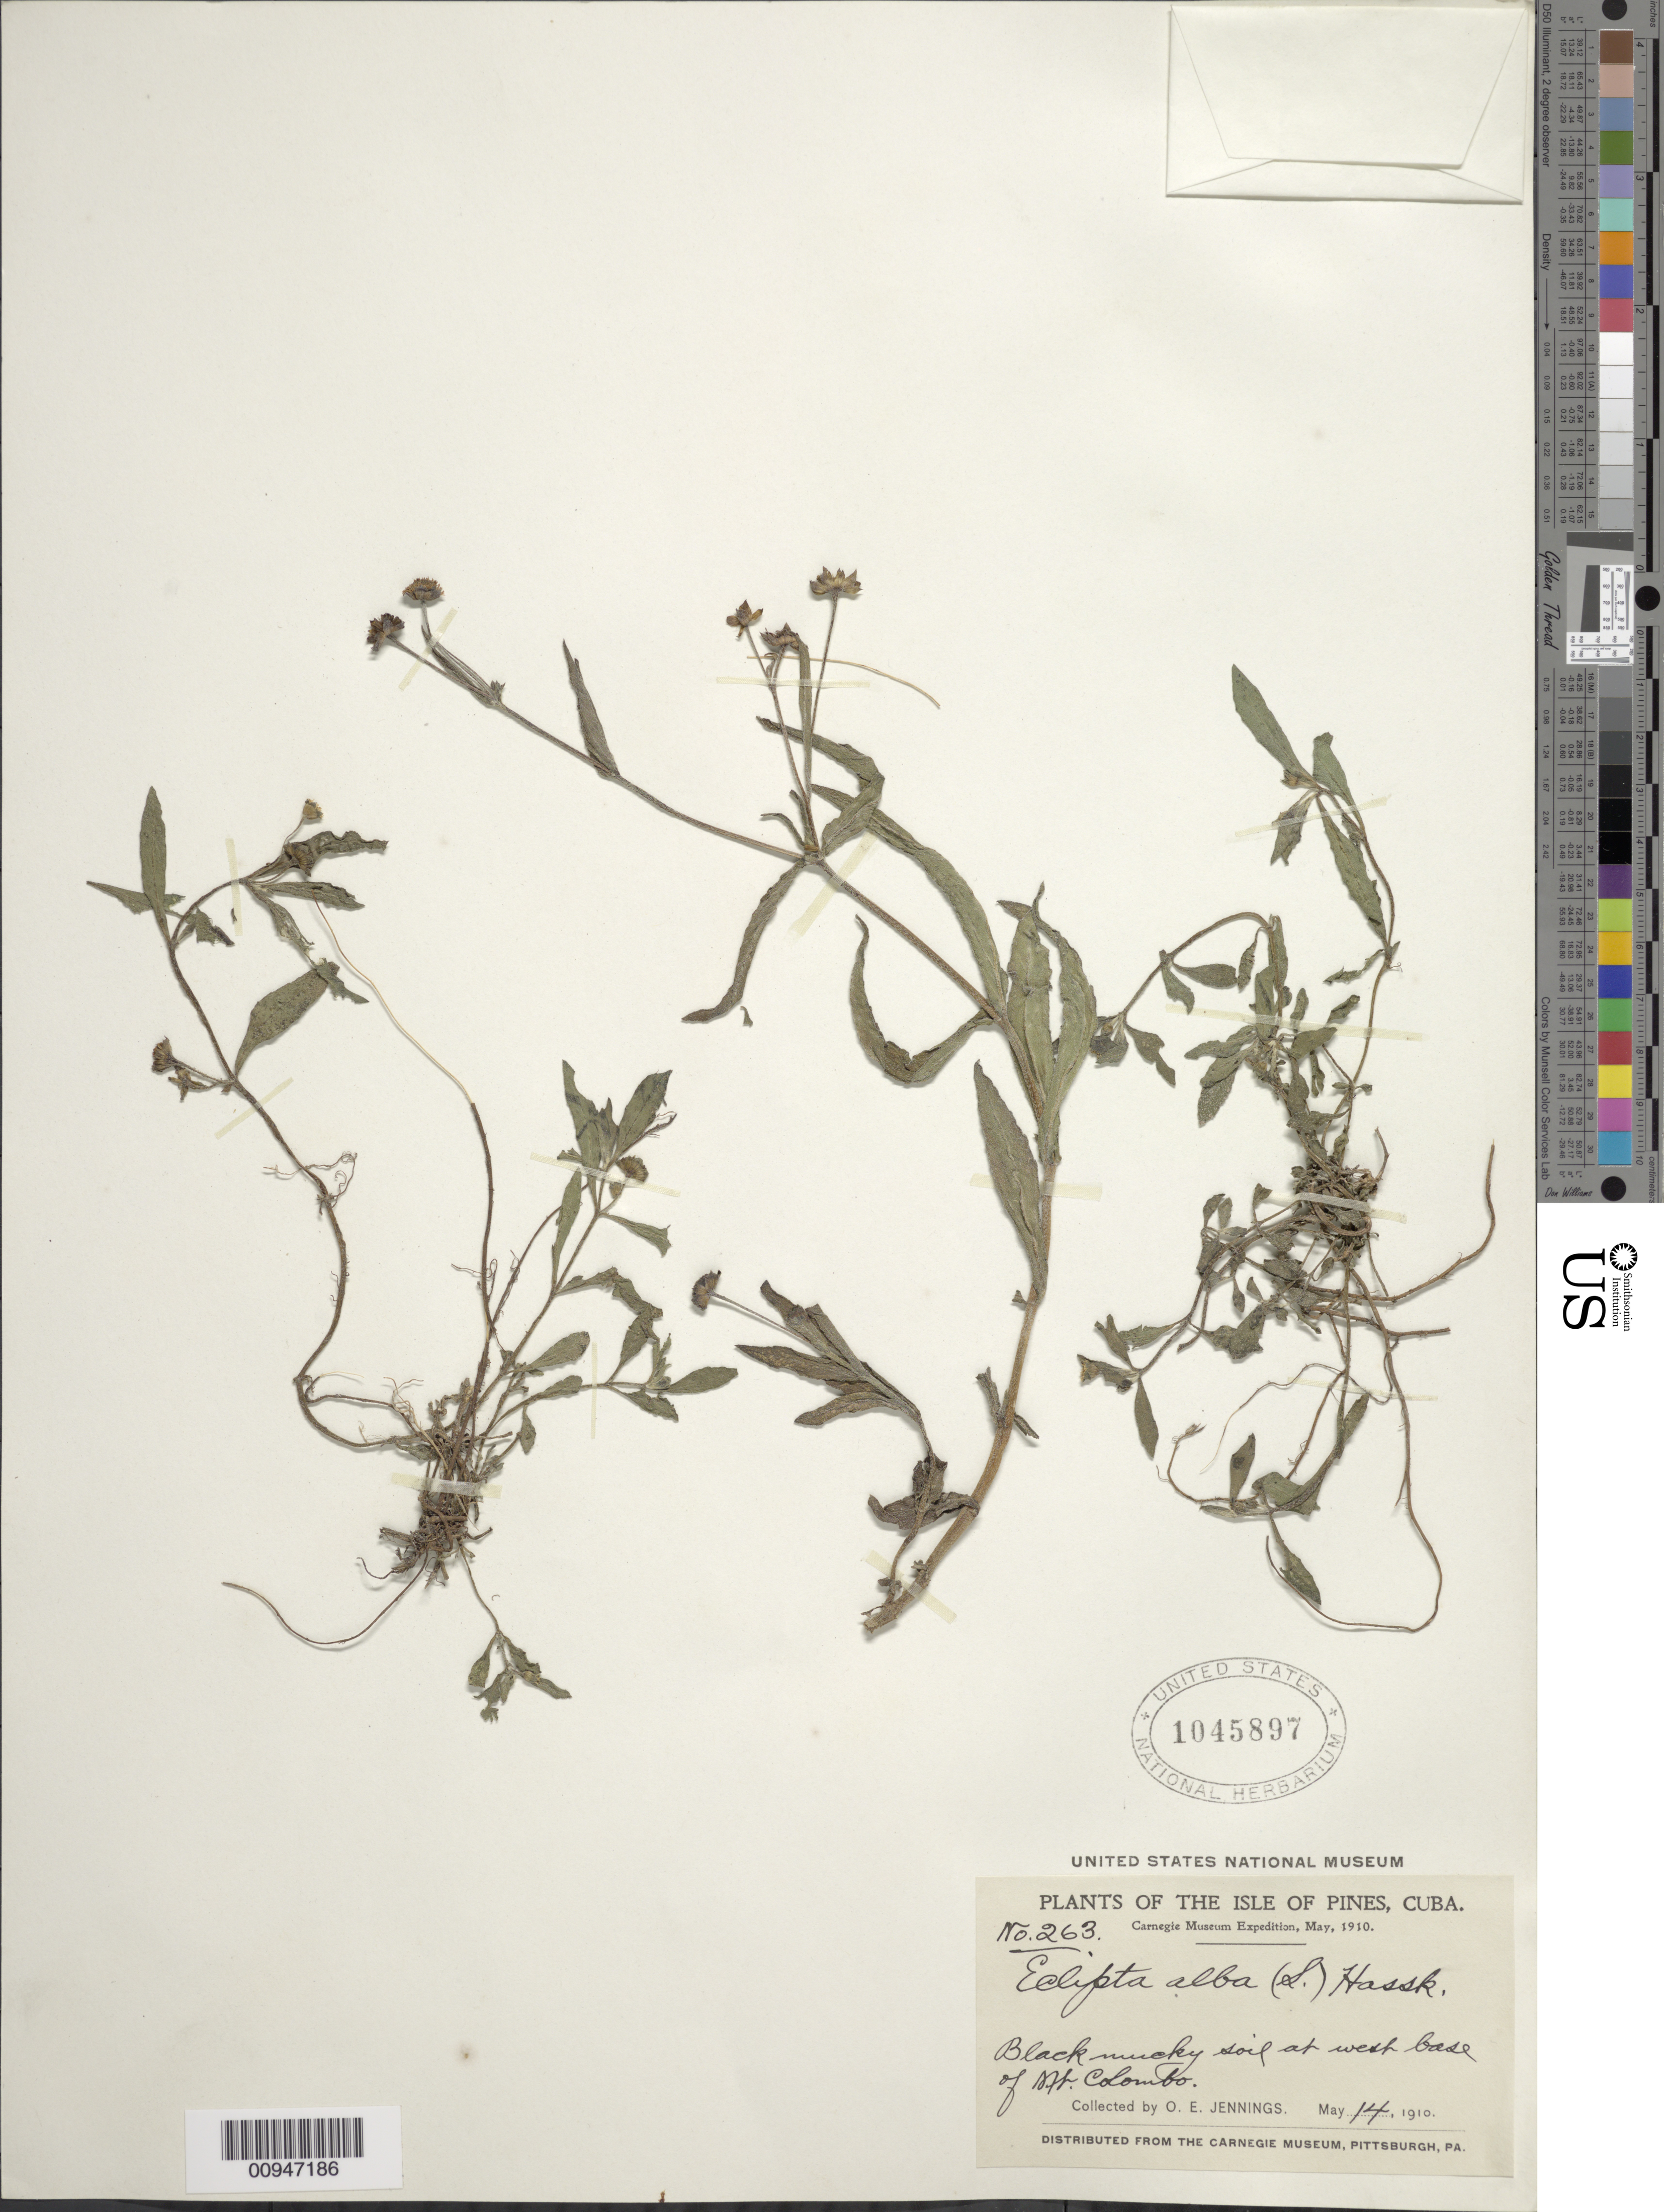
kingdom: Plantae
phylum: Tracheophyta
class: Magnoliopsida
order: Asterales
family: Asteraceae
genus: Eclipta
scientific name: Eclipta prostrata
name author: (L.) L.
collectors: O. E. Jennings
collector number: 263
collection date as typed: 14 May 1910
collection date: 1910-05-14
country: Cuba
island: Isla de la Juventud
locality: Isle of Pines, AT west base of Mt Colombo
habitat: Black mucky soil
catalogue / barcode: US 1045897